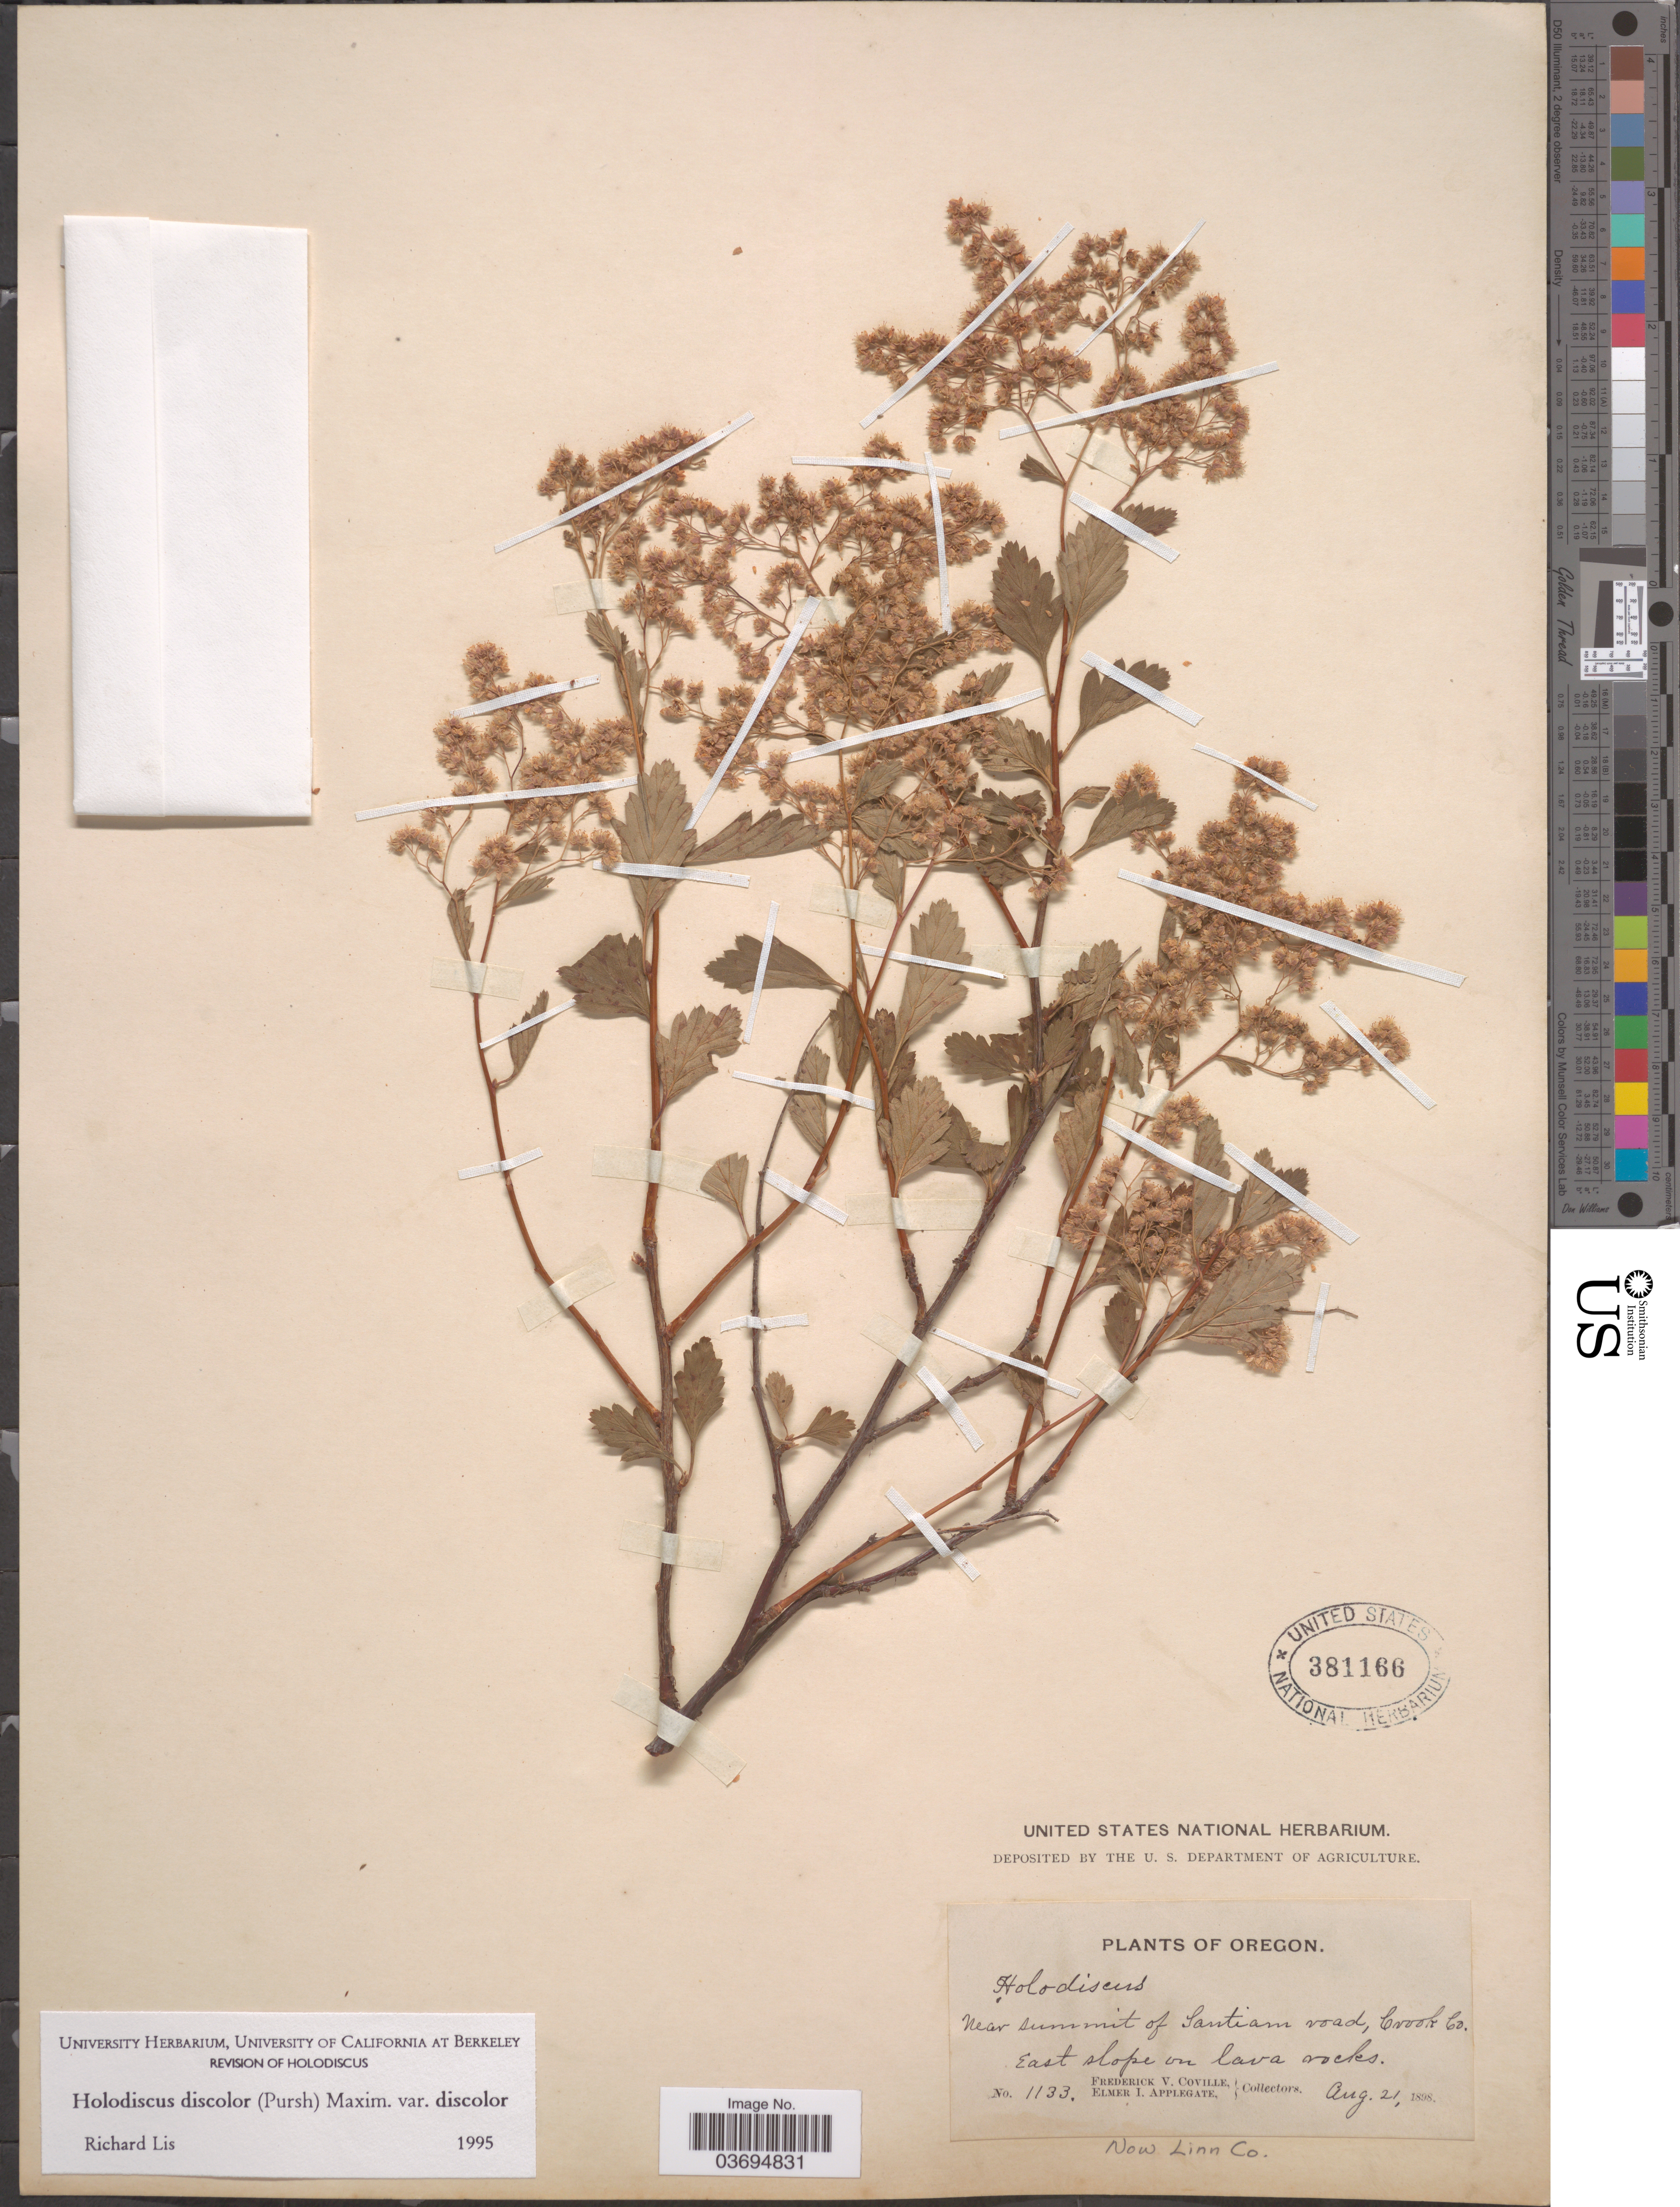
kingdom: Plantae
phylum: Tracheophyta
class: Magnoliopsida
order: Rosales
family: Rosaceae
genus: Holodiscus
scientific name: Holodiscus discolor var. discolor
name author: (Pursh) Maxim.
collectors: F. V. Coville & E. I. Applegate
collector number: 1133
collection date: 1898-08-21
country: United States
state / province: Oregon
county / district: Linn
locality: Near summit of Santiam road, Crook Co. East slope on lava rocks. Now Linn Co.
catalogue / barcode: US 381166